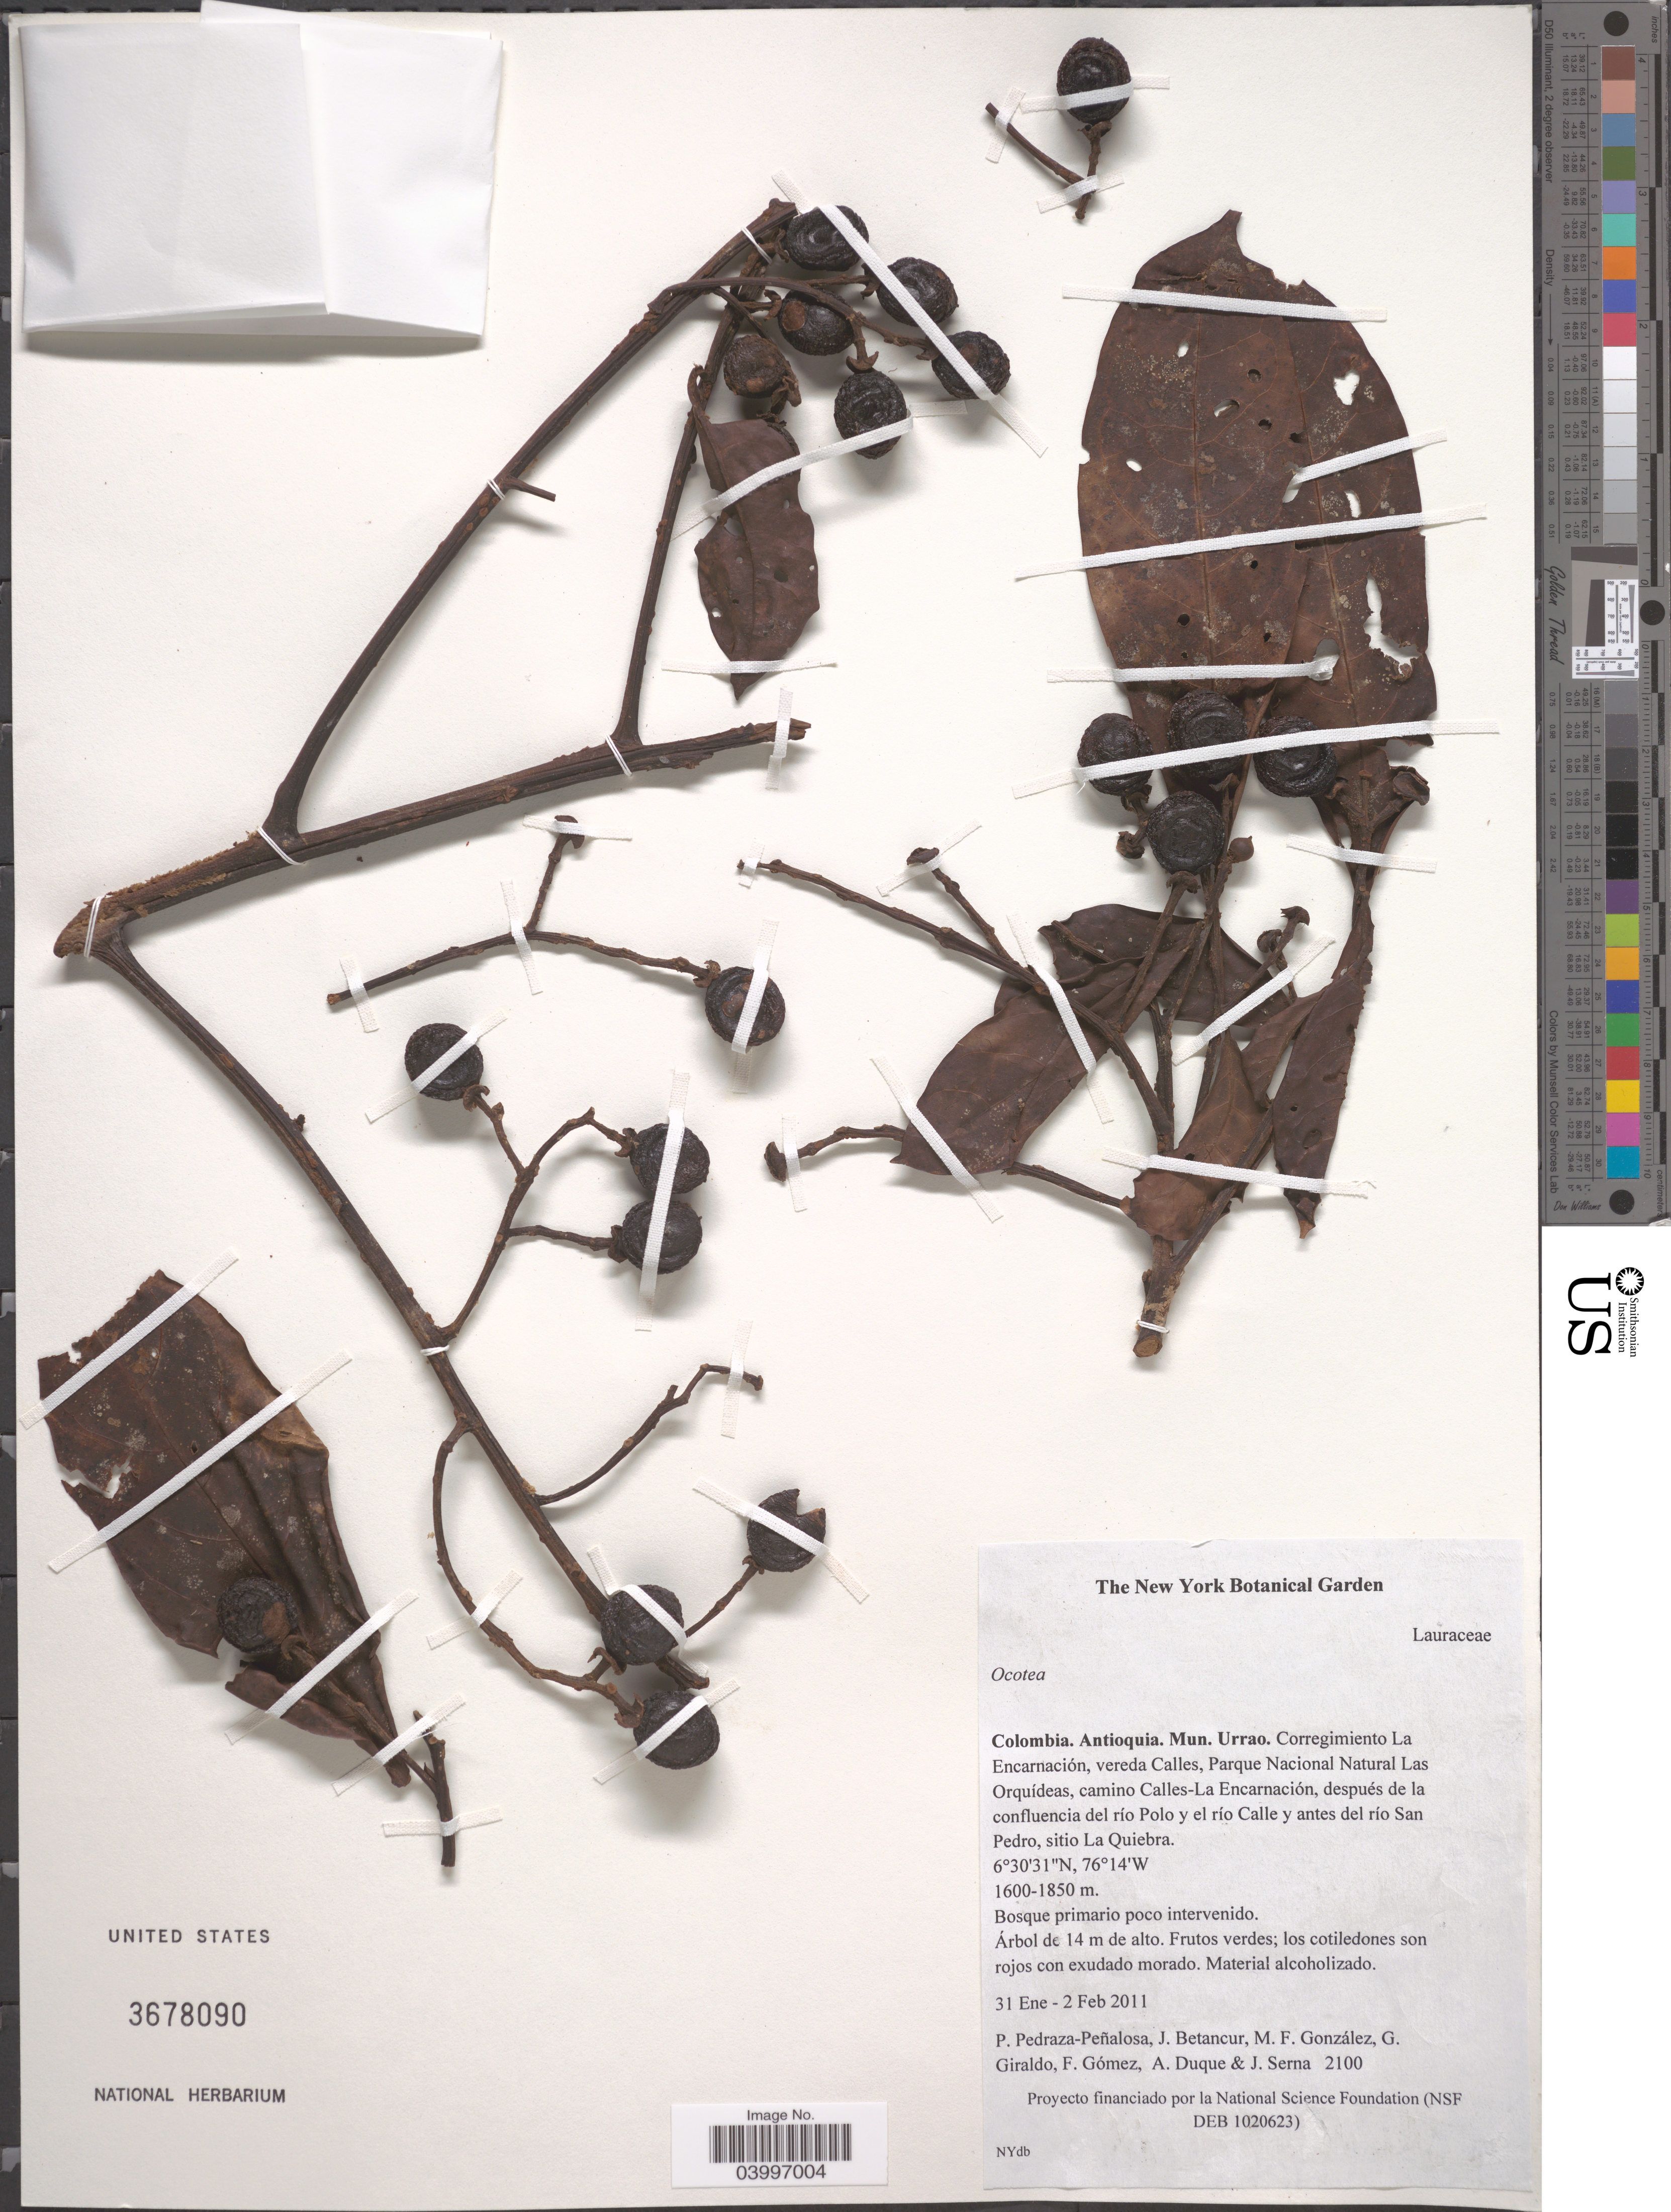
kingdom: Plantae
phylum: Tracheophyta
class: Magnoliopsida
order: Laurales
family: Lauraceae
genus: Ocotea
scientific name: Ocotea sp.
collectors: P. Pedraza-Peñalosa, J. Betancur, M. Gonzalez, G. Giraldo & et al.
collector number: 2100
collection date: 2011-01-31/2011-02-02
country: Colombia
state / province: Antioquia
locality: Mun. Urrao. Corregimiento La Encarnación, vereda Calles, Parque Nacional Natural Las Orquídeas, camino Calles-La Encarnación, después de la confluencia del río Polo y el río Calle y antes del río San Pedro, sitio La Quiebra.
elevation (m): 1600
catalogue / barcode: US 3678090